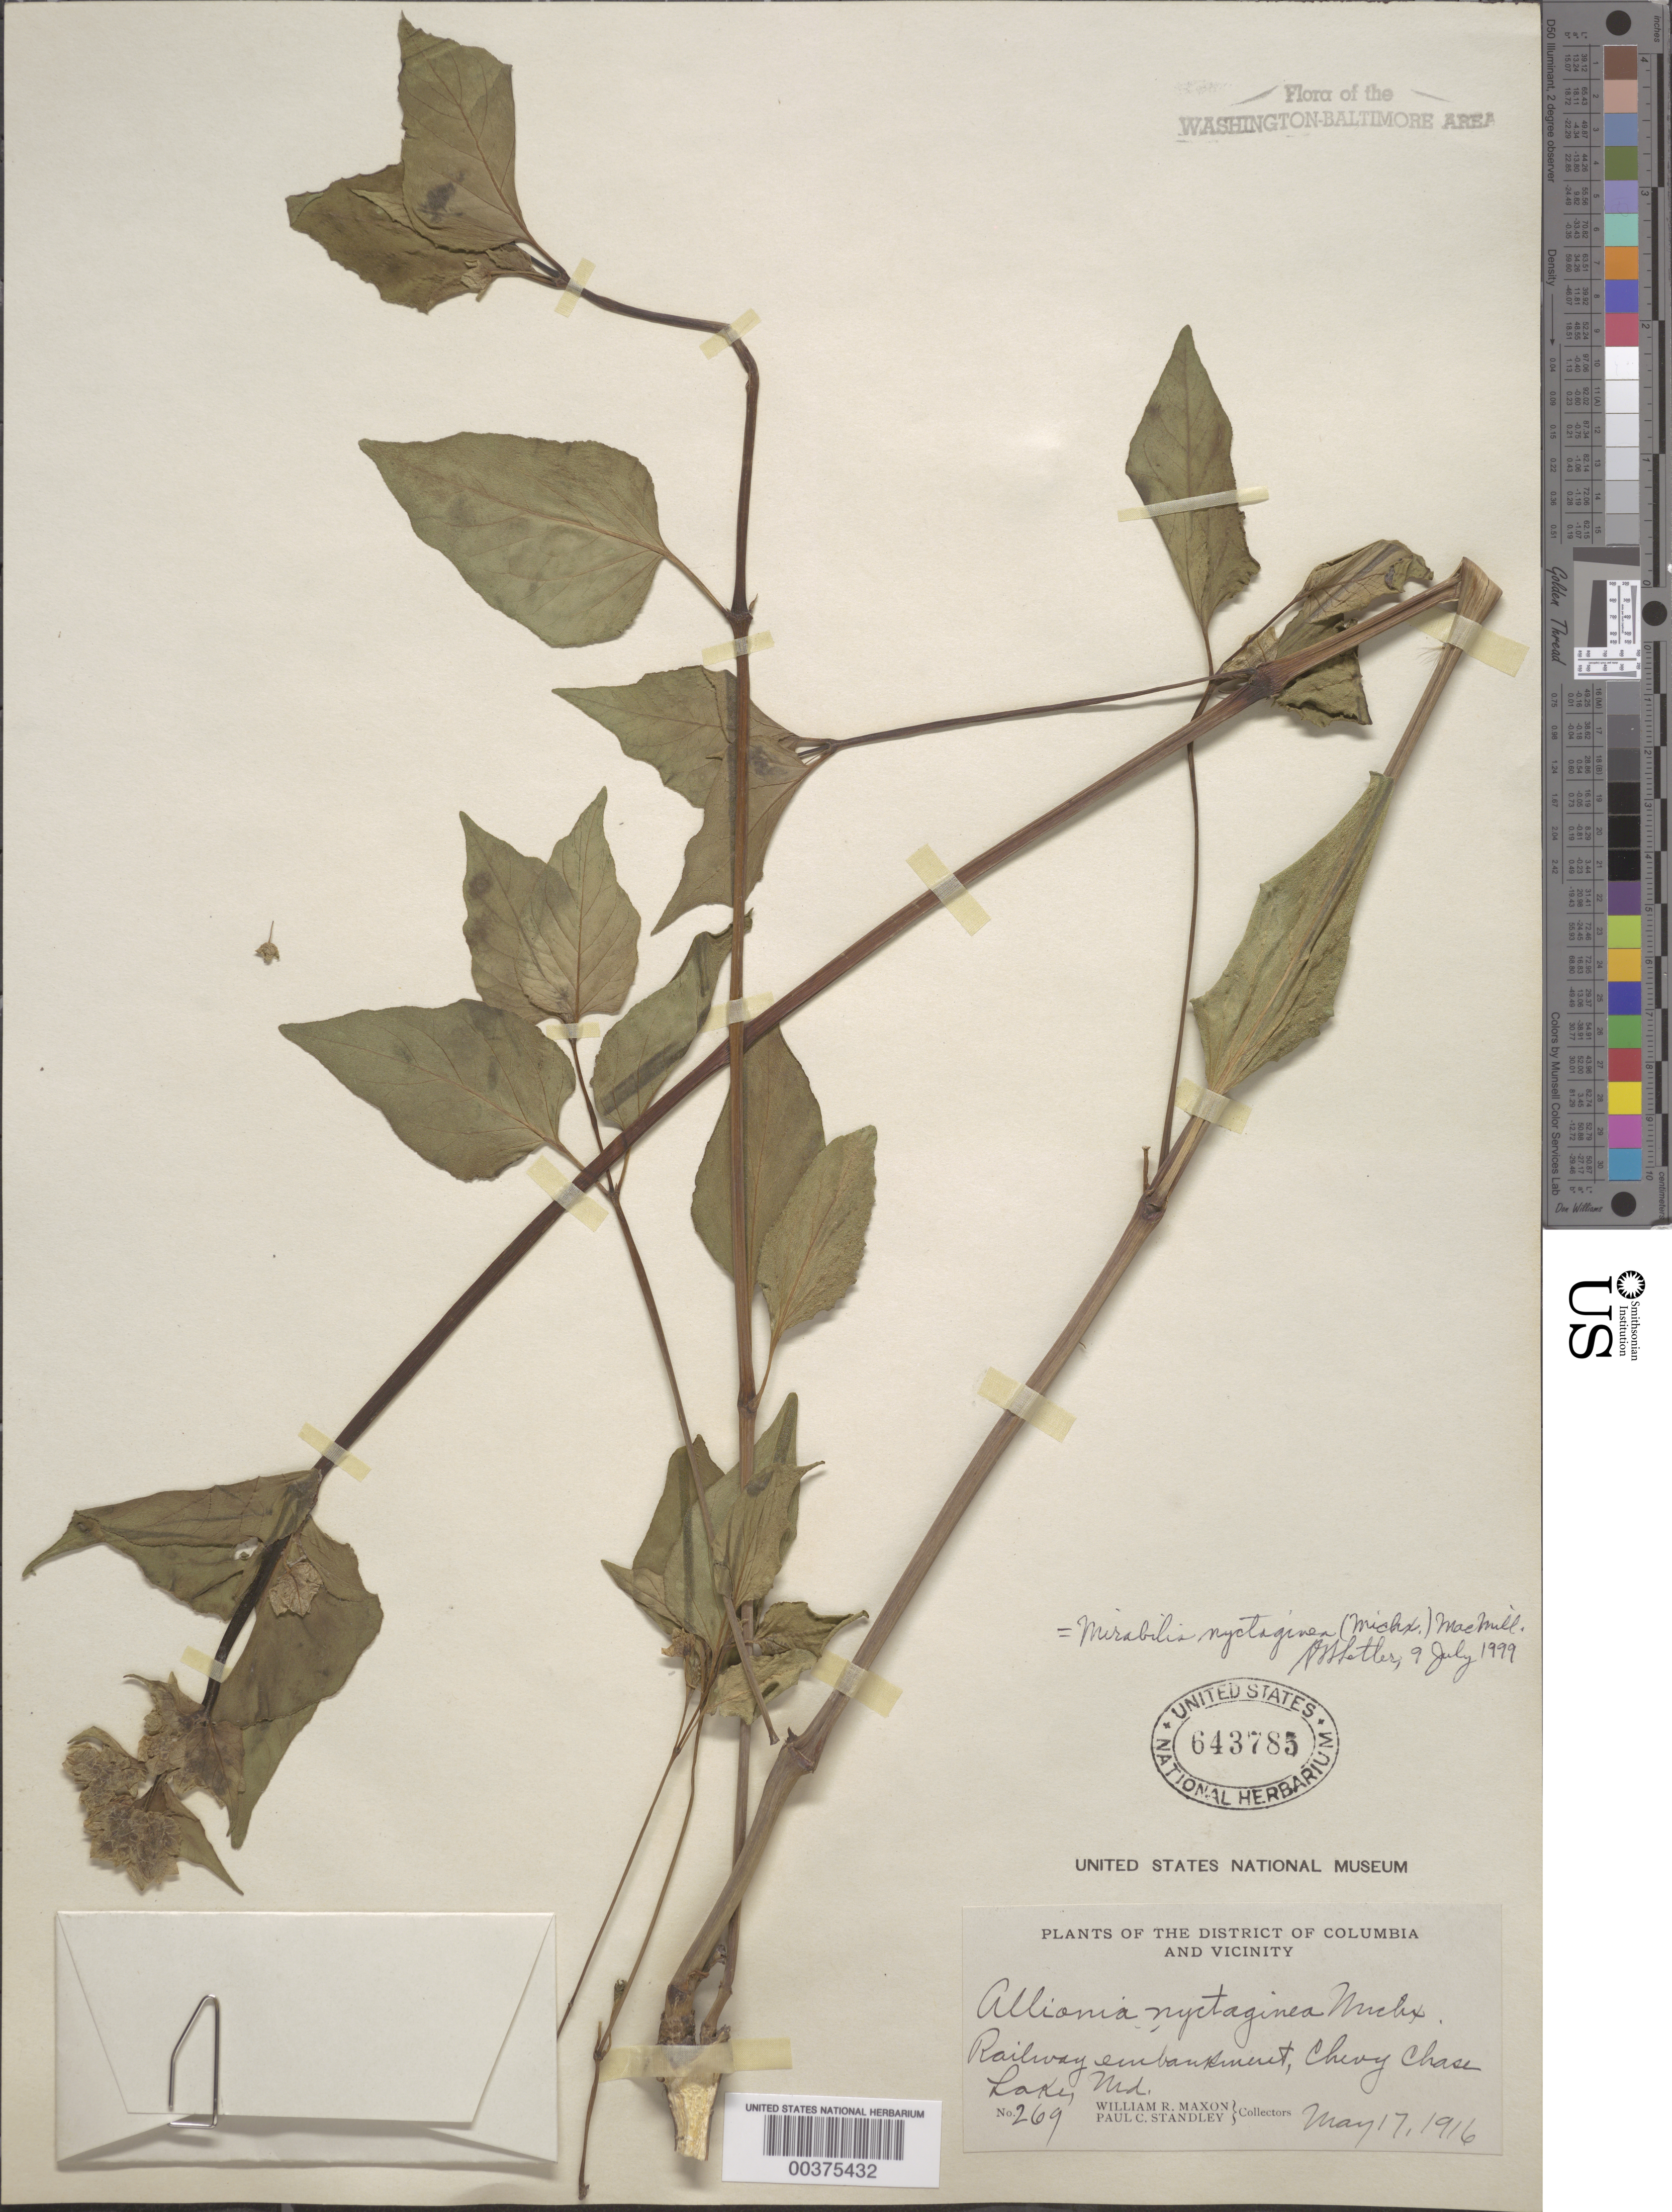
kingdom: Plantae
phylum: Tracheophyta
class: Magnoliopsida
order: Caryophyllales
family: Nyctaginaceae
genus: Mirabilis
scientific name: Mirabilis nyctaginea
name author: (Michx.) MacMill.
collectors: W. R. Maxon & P. C. Standley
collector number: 269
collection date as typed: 17 May 1916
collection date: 1916-05-17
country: United States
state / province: Maryland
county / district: Montgomery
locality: Chevy Chase Lake, railroad embankment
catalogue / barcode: US 643785